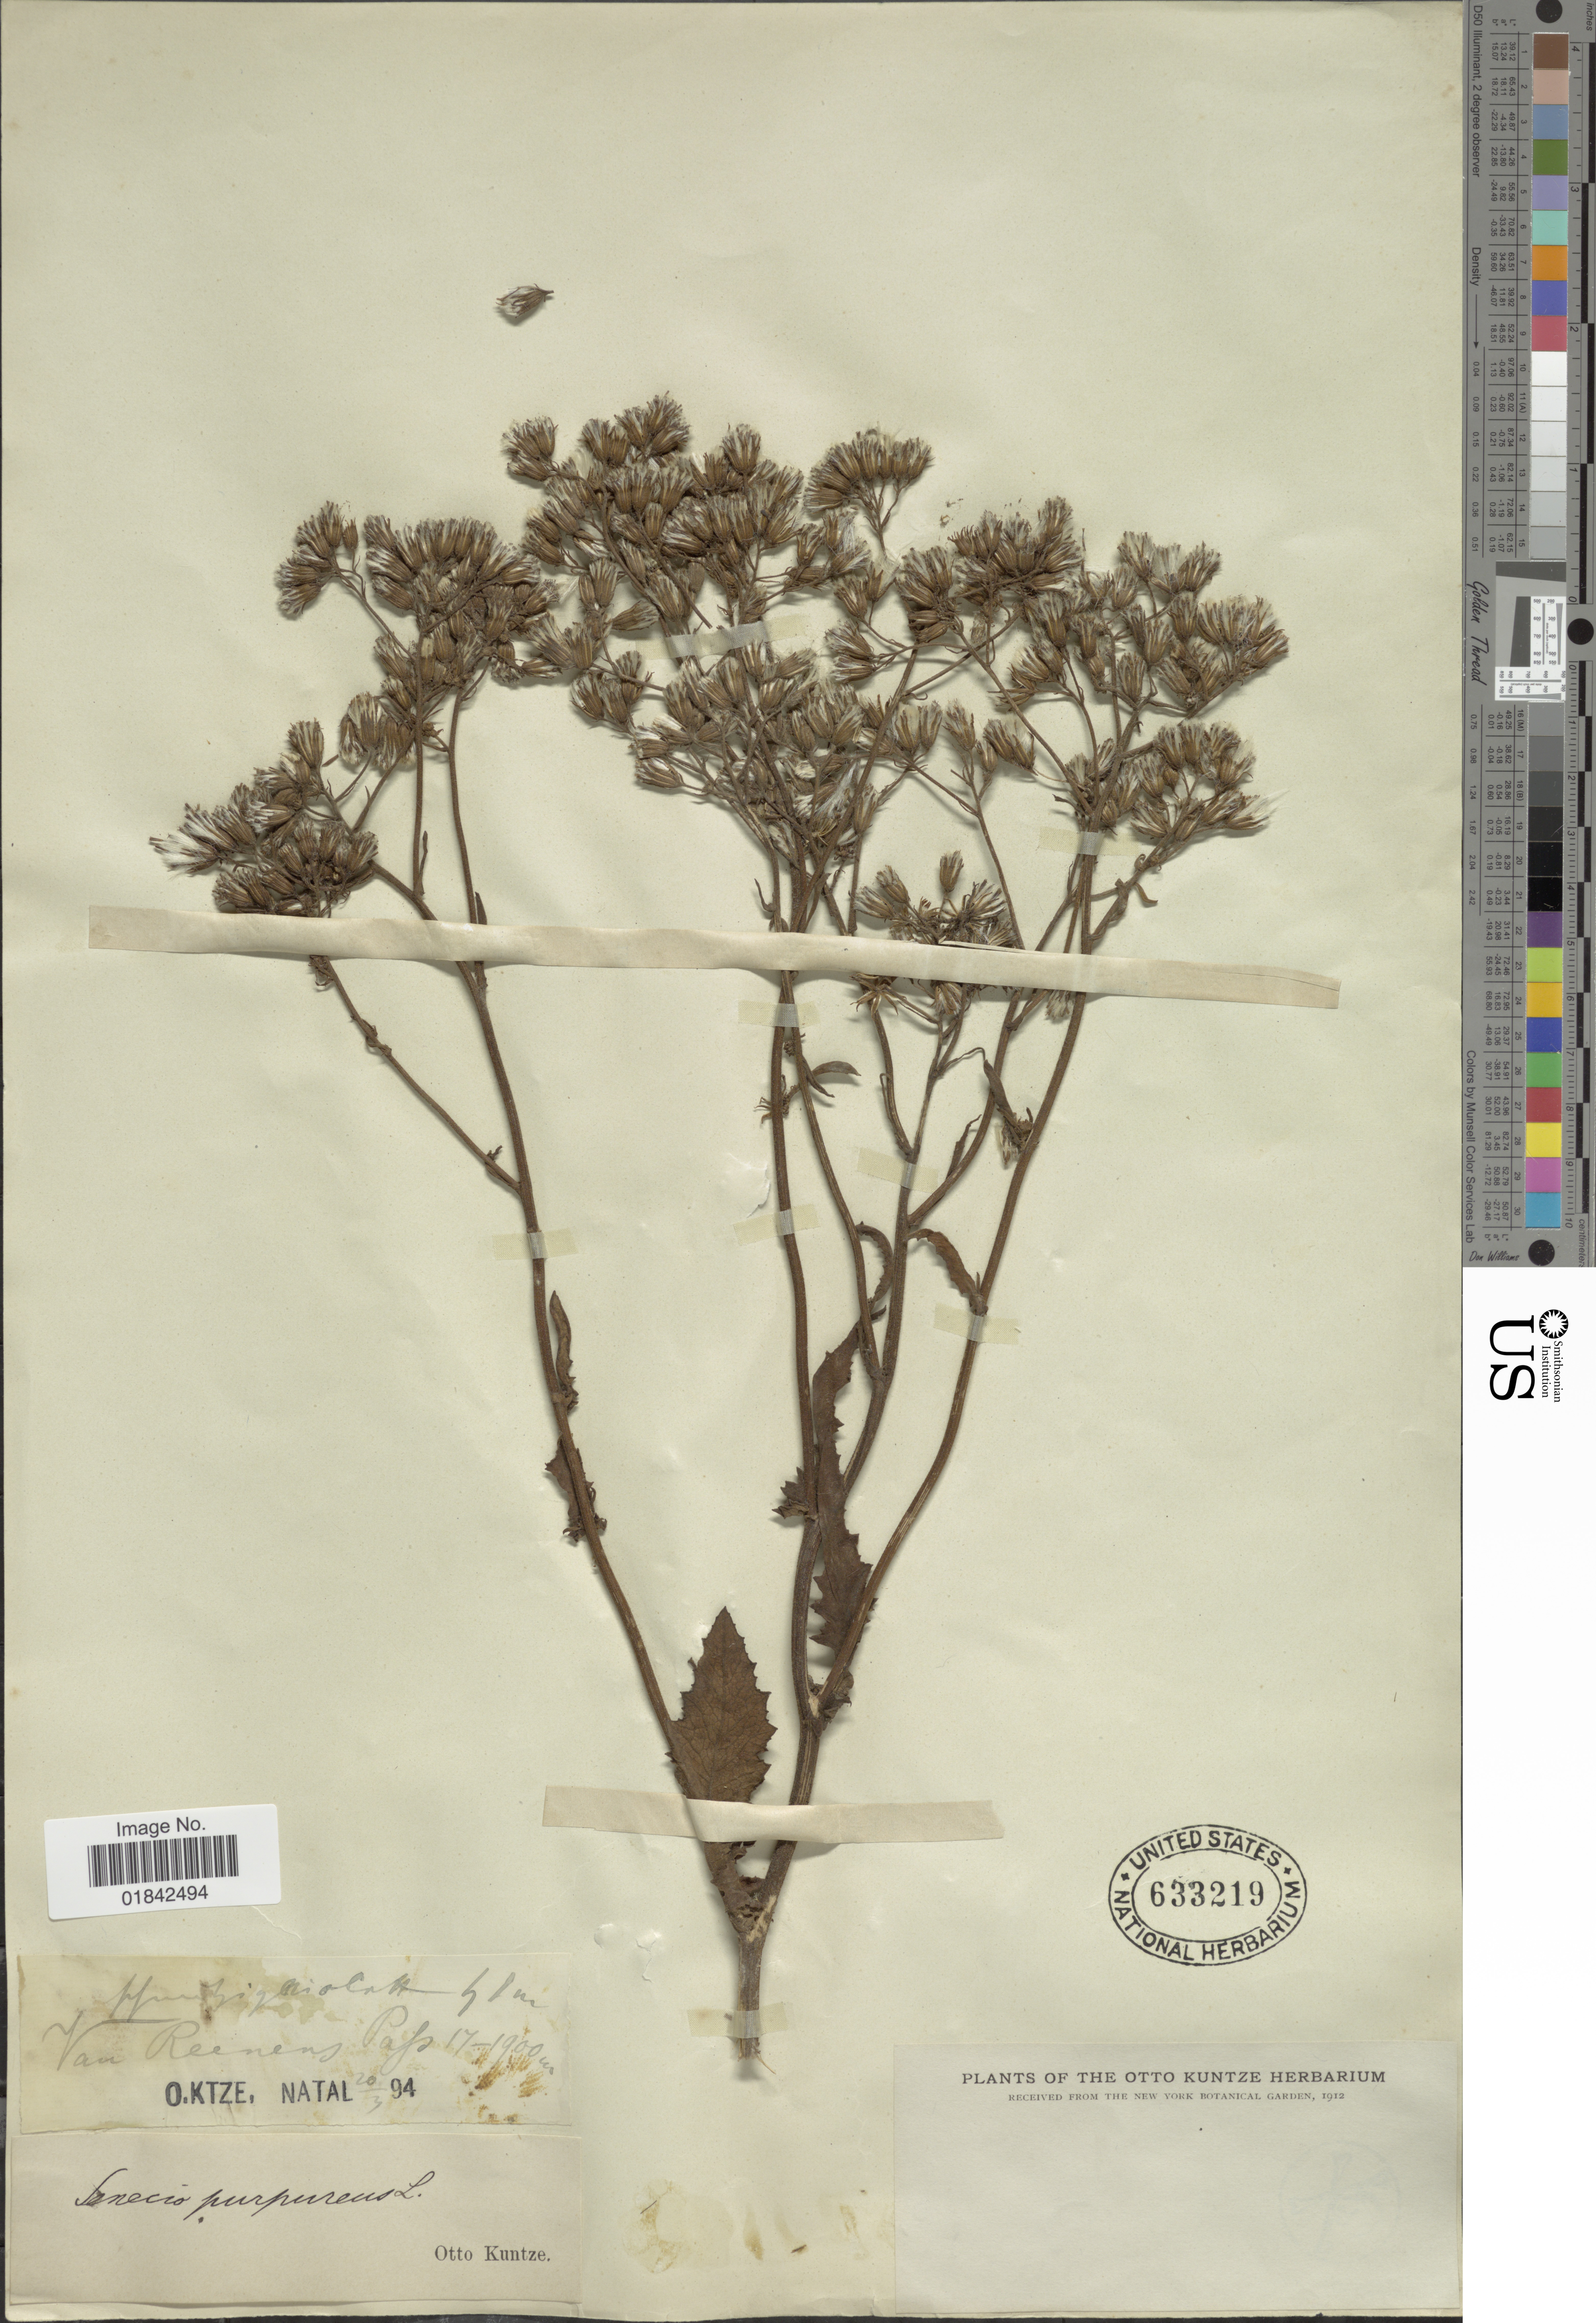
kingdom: Plantae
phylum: Tracheophyta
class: Magnoliopsida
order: Asterales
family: Asteraceae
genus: Senecio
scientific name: Senecio purpureus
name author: L.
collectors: C.E.O. Kuntze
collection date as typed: Transcribed d/m/y: 20/3/94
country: South Africa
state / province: KwaZulu-Natal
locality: Van Reenenspas, Natal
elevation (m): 1700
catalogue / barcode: US 633219